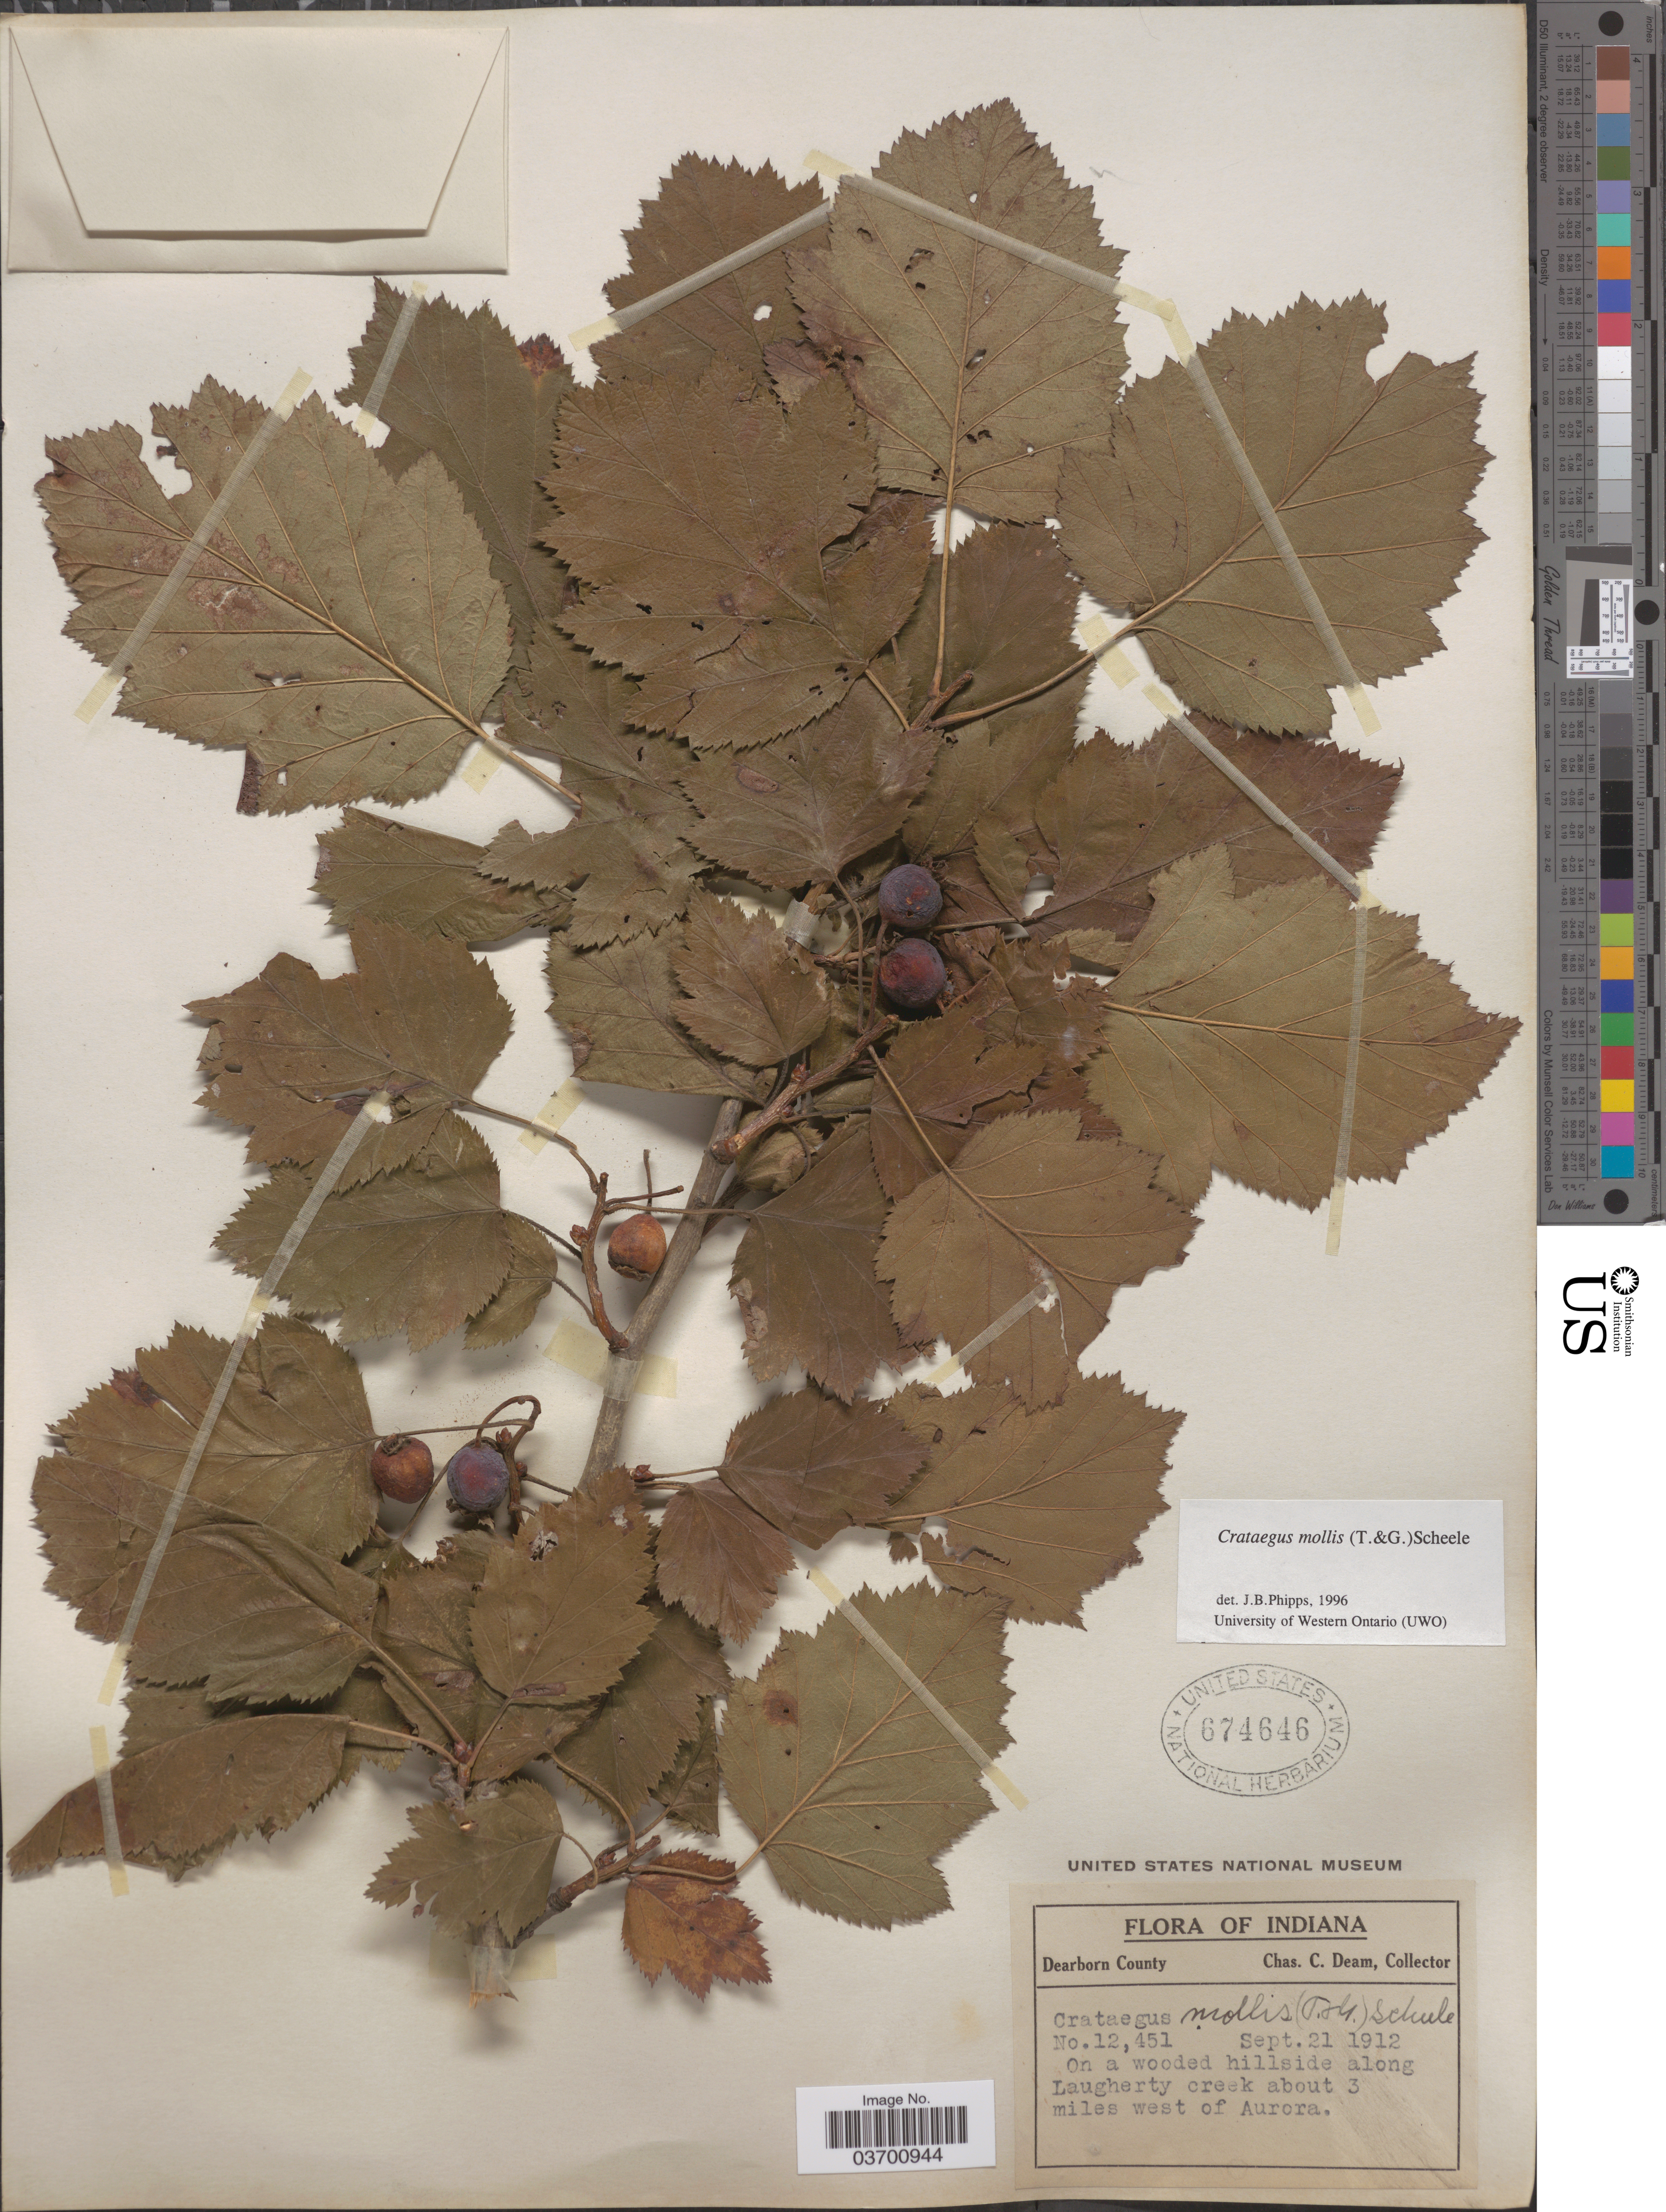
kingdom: Plantae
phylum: Tracheophyta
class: Magnoliopsida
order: Rosales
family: Rosaceae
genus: Crataegus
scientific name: Crataegus mollis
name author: (Torr. & A. Gray) Scheele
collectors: C. C. Deam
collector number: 12451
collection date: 1912-09-21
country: United States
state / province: Indiana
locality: Dearborn County. On a wooded hillside along Laugherty creek about 3 miles west of Aurora.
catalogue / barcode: US 674646